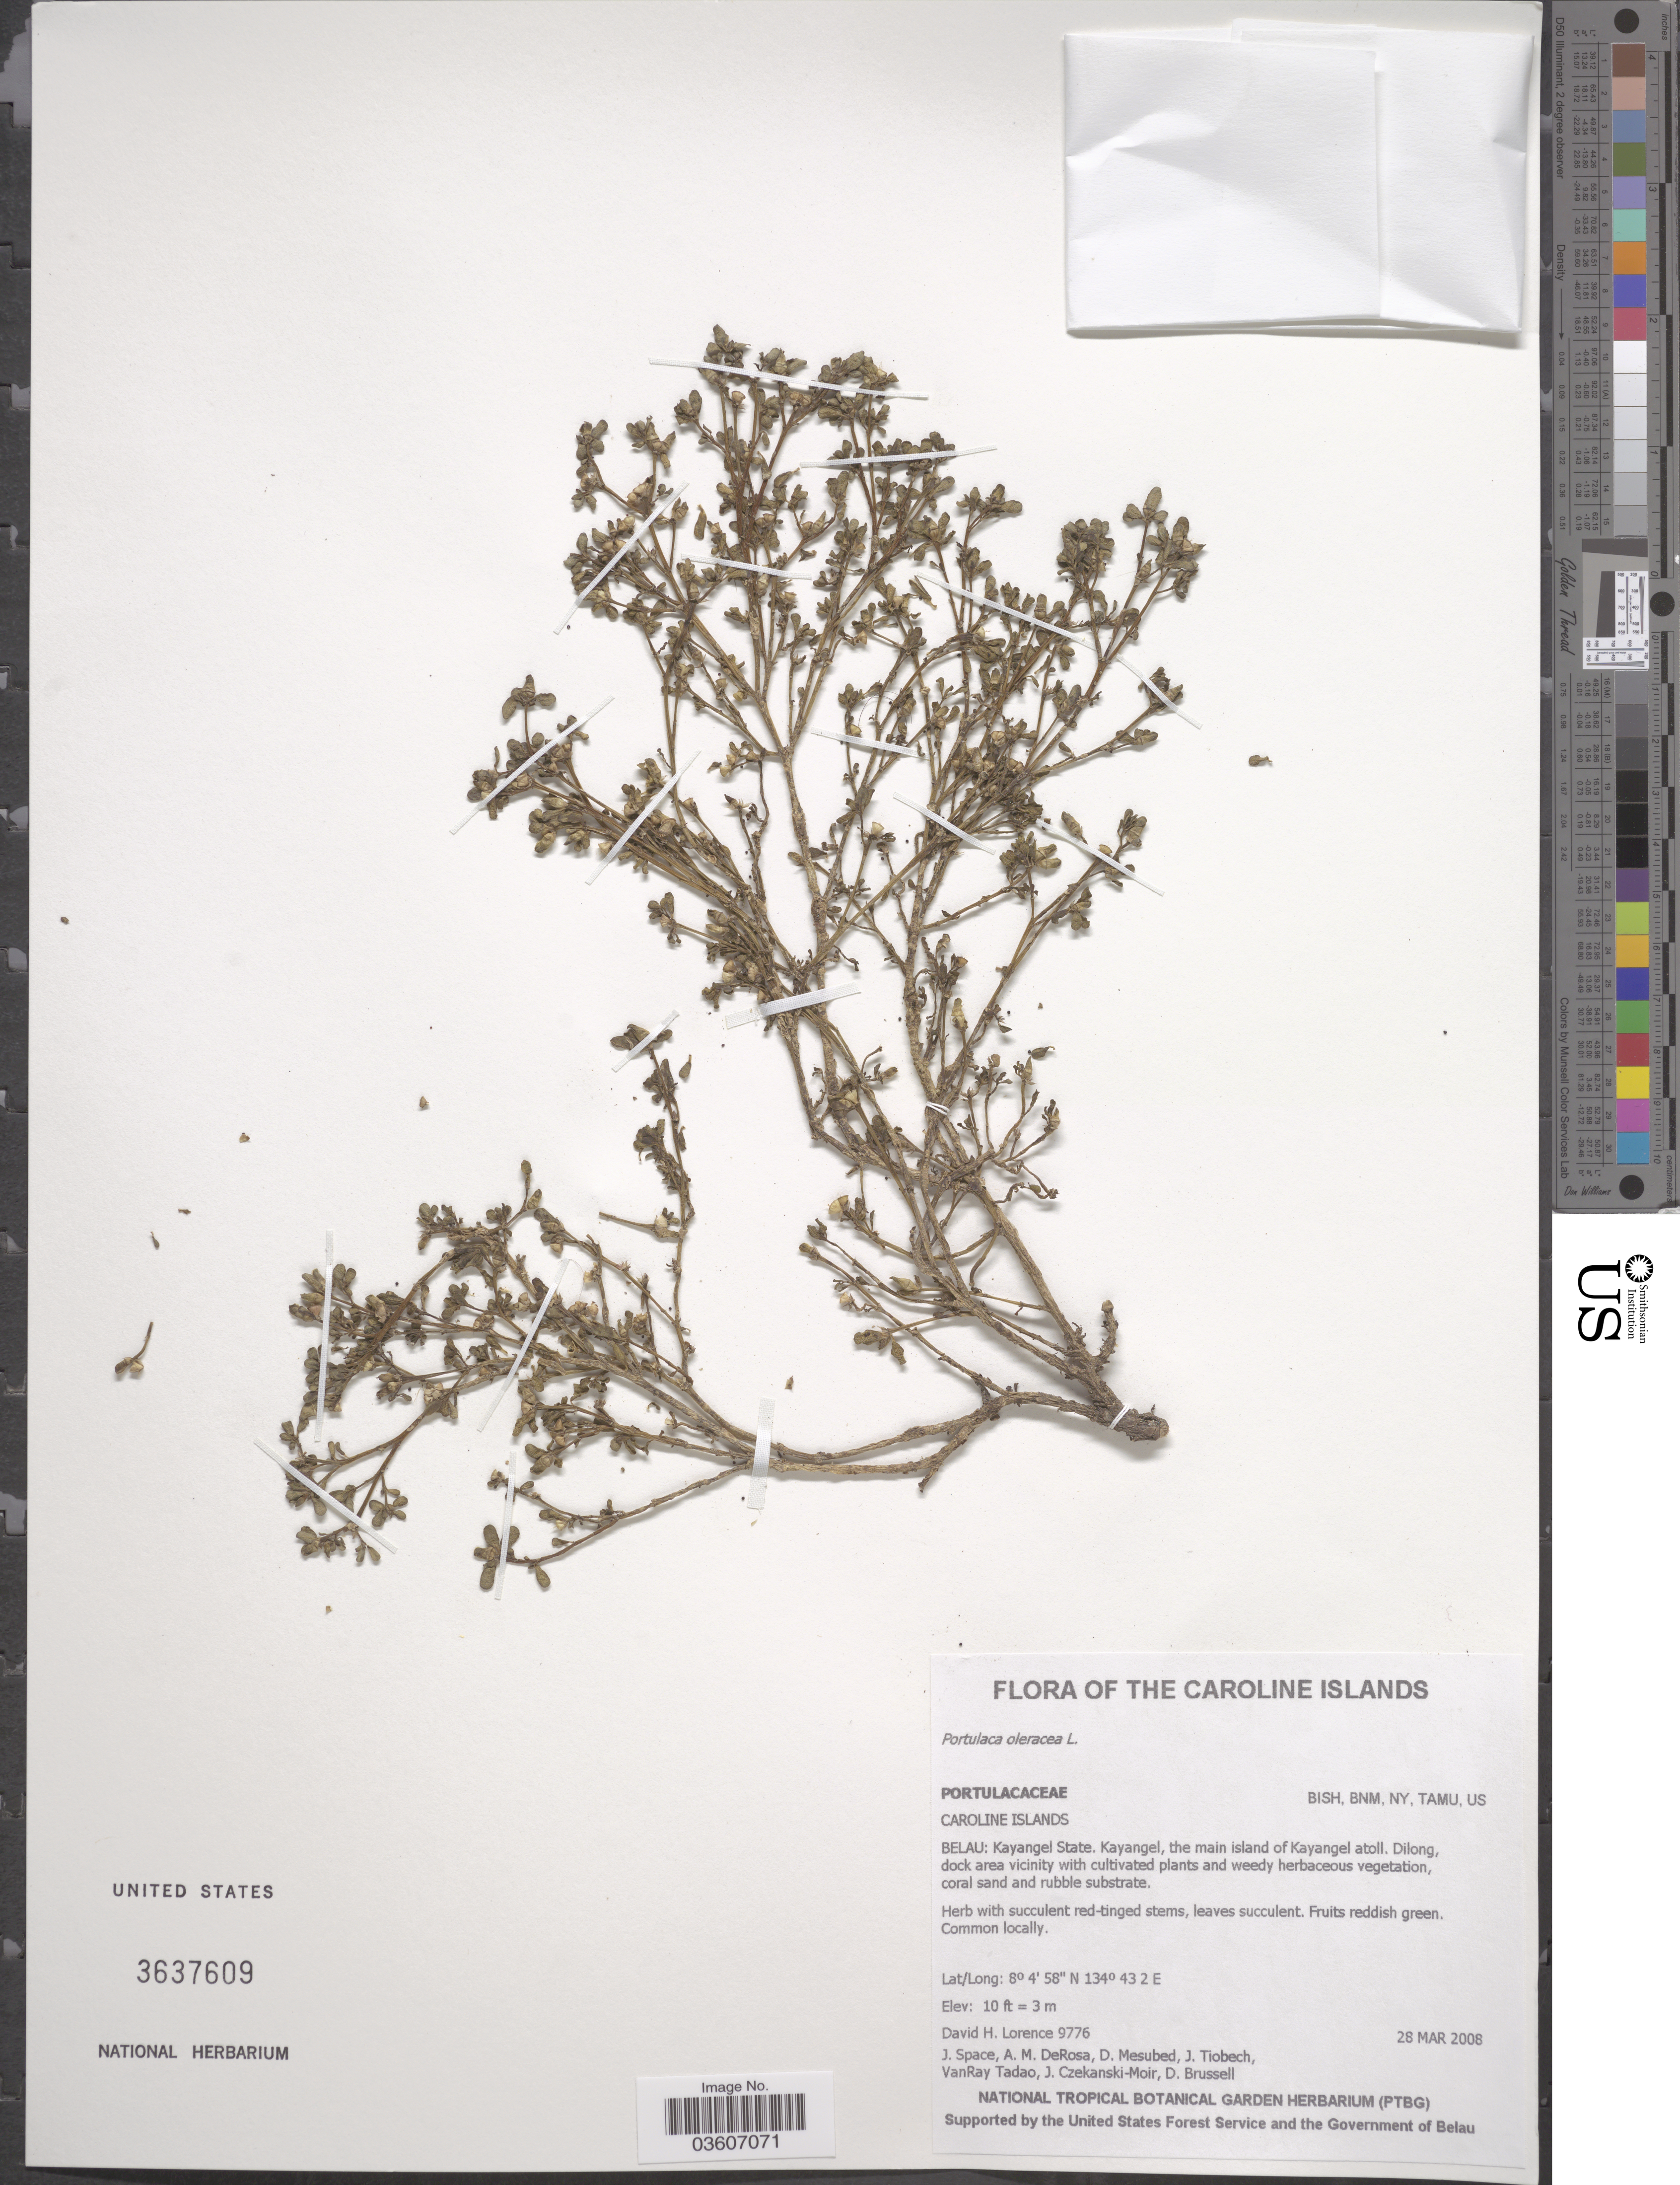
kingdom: Plantae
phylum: Tracheophyta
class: Magnoliopsida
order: Caryophyllales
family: Portulacaceae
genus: Portulaca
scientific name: Portulaca oleracea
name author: L.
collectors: D. Lorence, J. Space, A. DeRosa, D. Mesubed & et al.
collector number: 9776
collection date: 2008-03-28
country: Palau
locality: The Caroline Islands. Kayangel State. Kayangel, the main island of Kayangel atoll. Dilong.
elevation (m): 3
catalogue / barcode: US 3637609